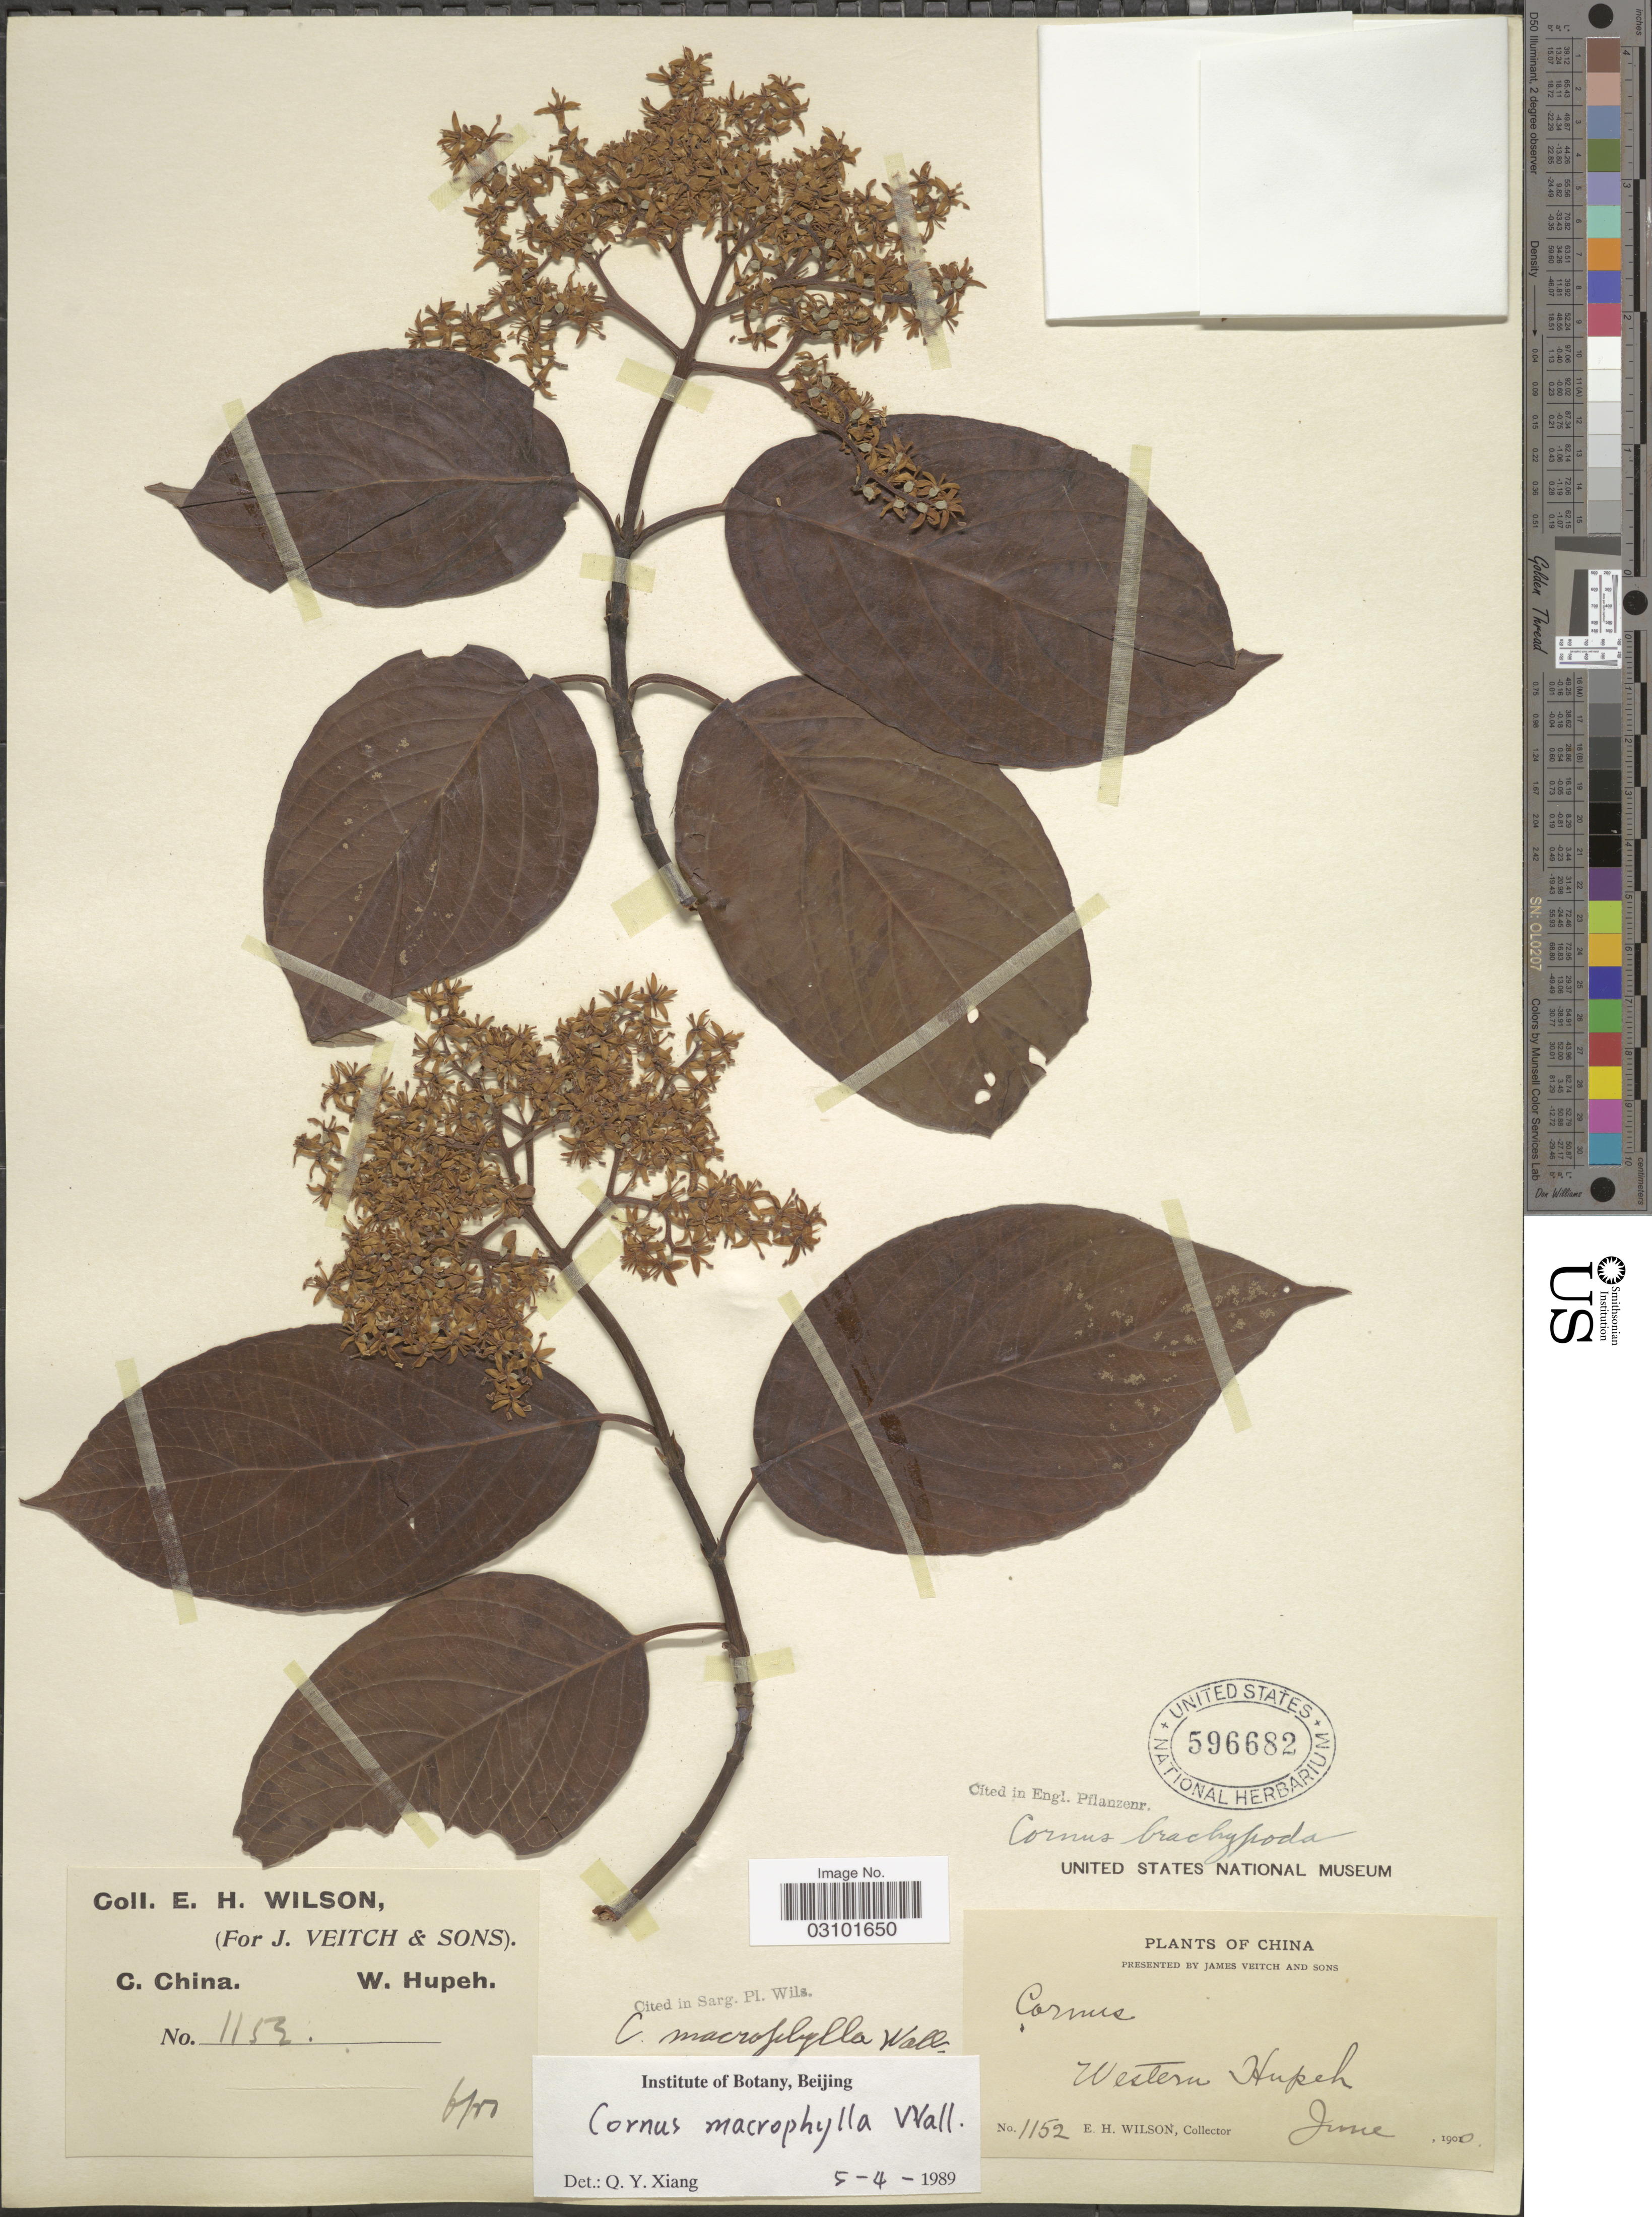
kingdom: Plantae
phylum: Tracheophyta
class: Magnoliopsida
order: Cornales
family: Cornaceae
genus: Cornus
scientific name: Cornus macrophylla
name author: Wall.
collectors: E. Wilson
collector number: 1152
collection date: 1900-06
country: China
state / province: Hubei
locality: C. China. Western Hupeh.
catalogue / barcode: US 596682